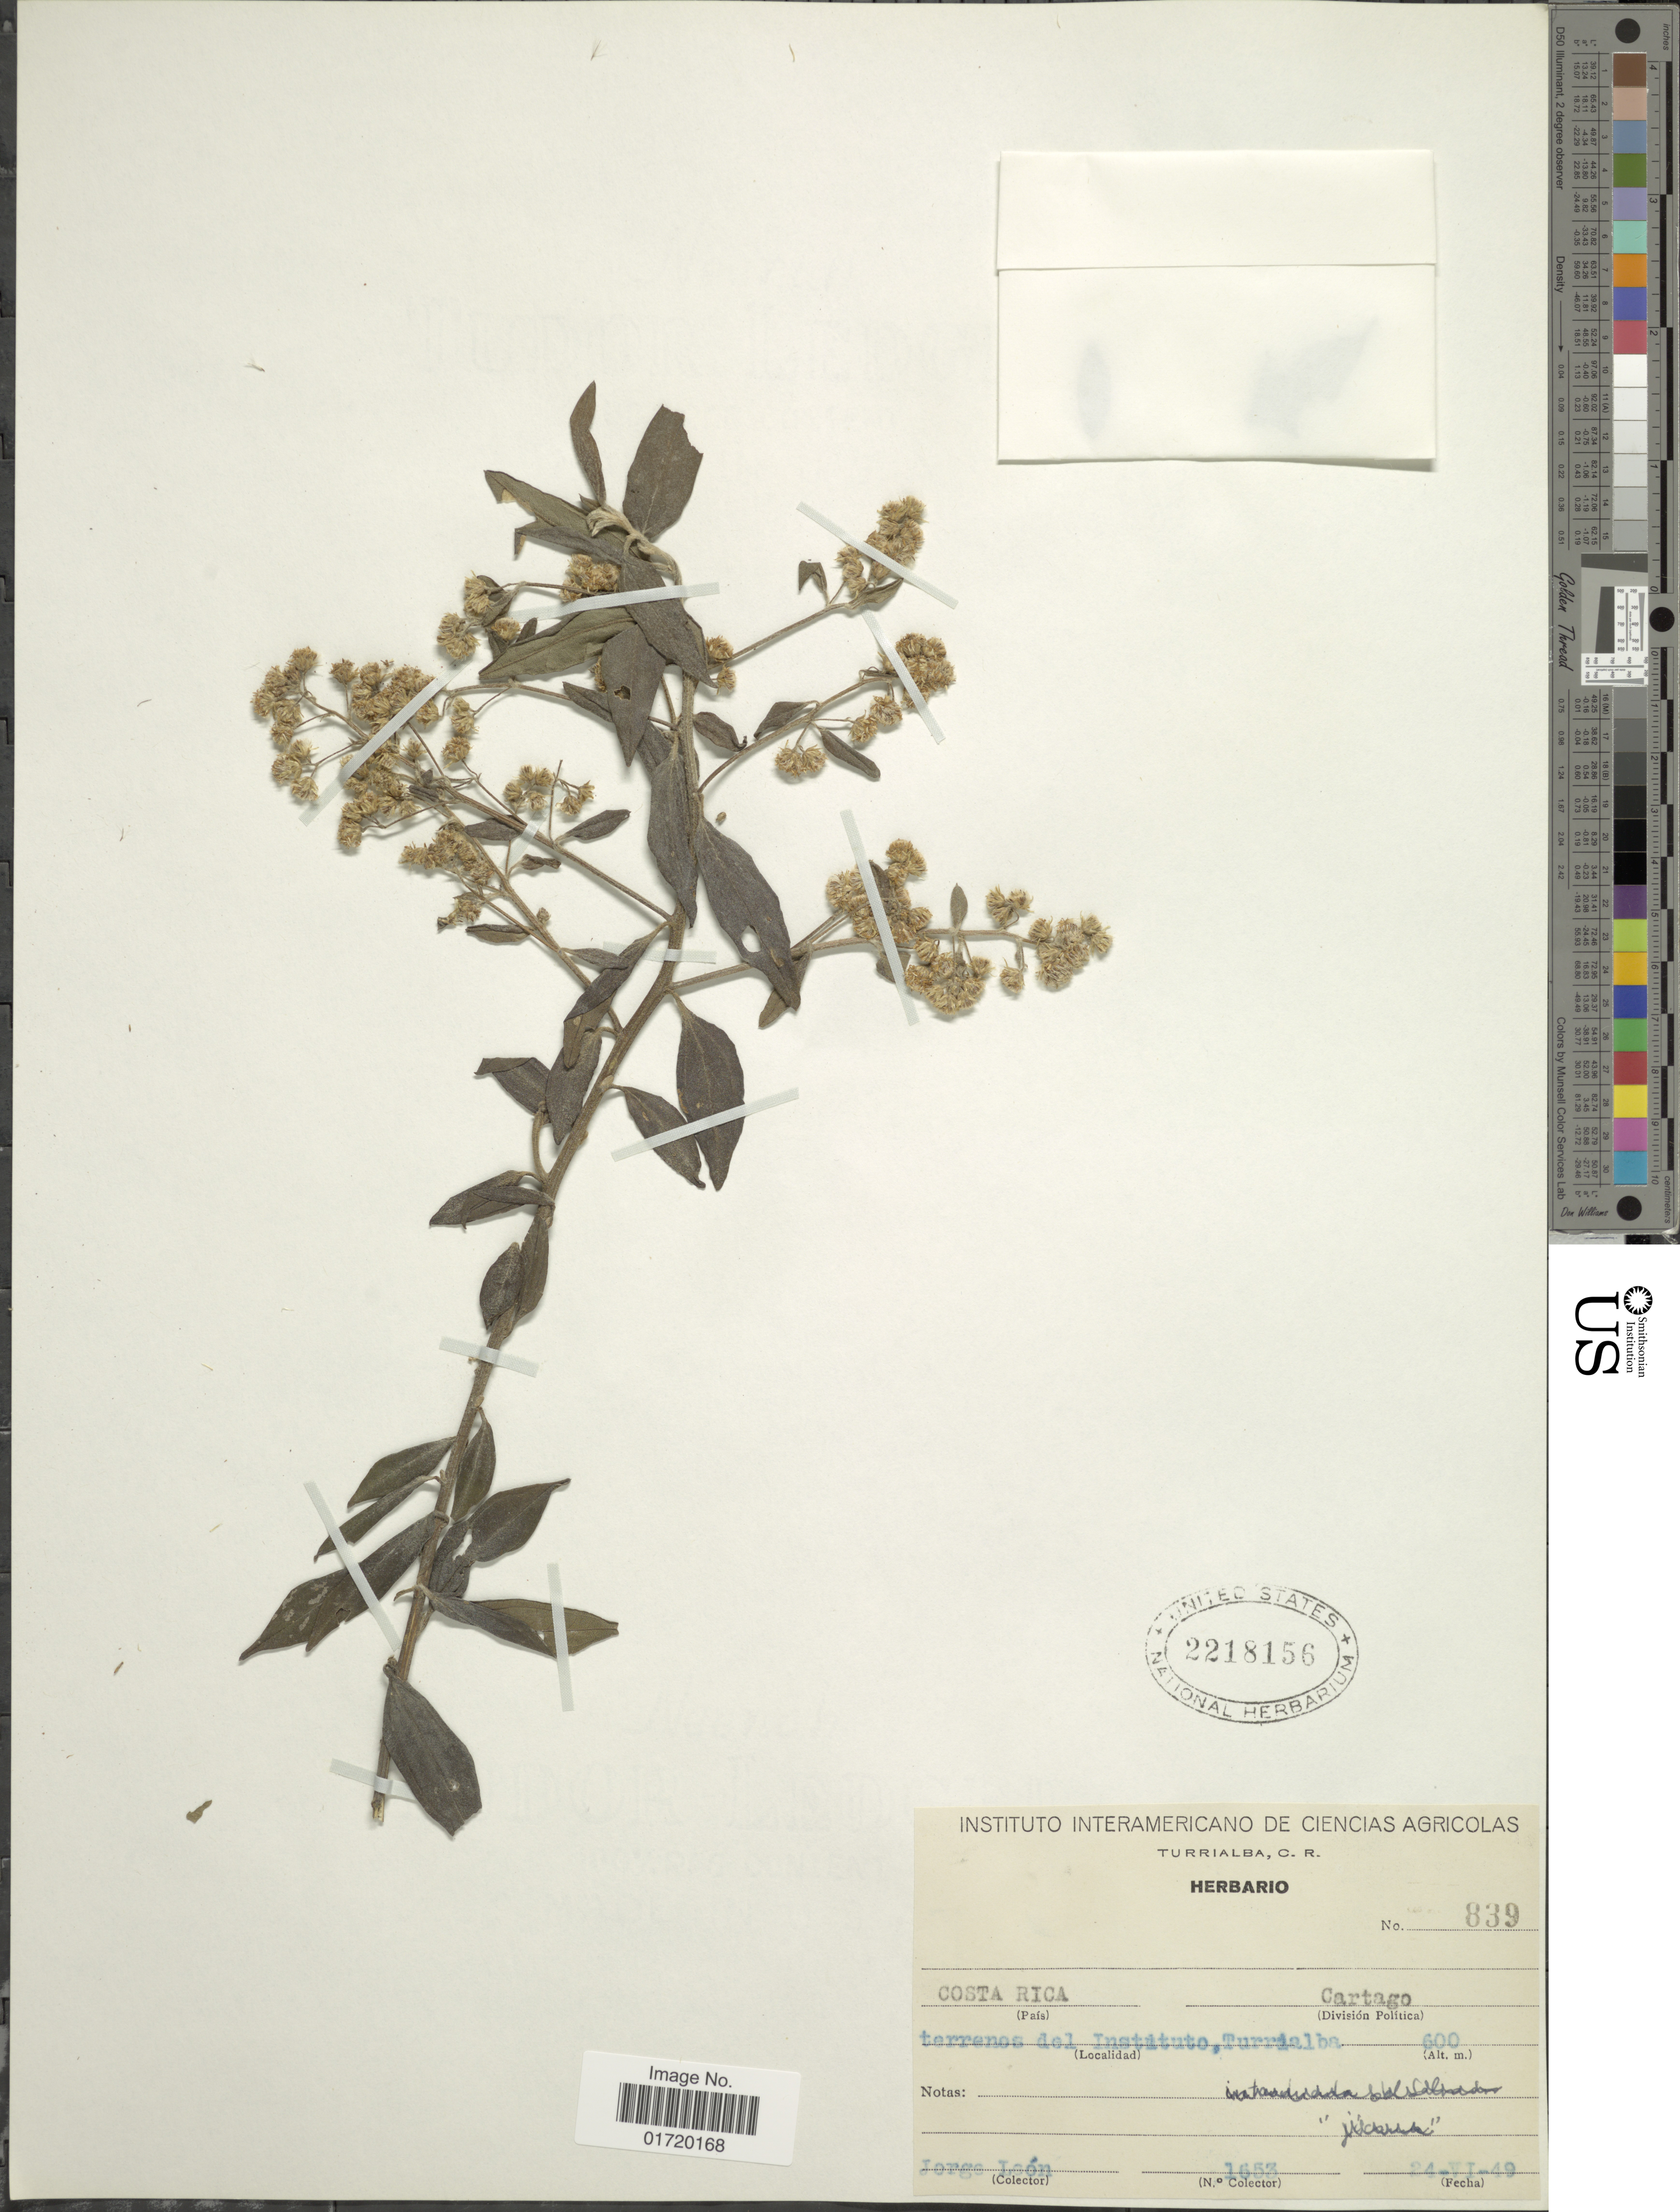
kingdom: Plantae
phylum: Tracheophyta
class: Magnoliopsida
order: Asterales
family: Asteraceae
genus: Baccharis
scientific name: Baccharis trinervis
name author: (Lam.) Pers.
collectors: J. León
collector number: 1653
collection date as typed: Transcribed d/m/y: 24/6/49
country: Costa Rica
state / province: Cartago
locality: Terrenos del Instituto, Turrialba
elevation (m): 600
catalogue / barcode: US 2218156